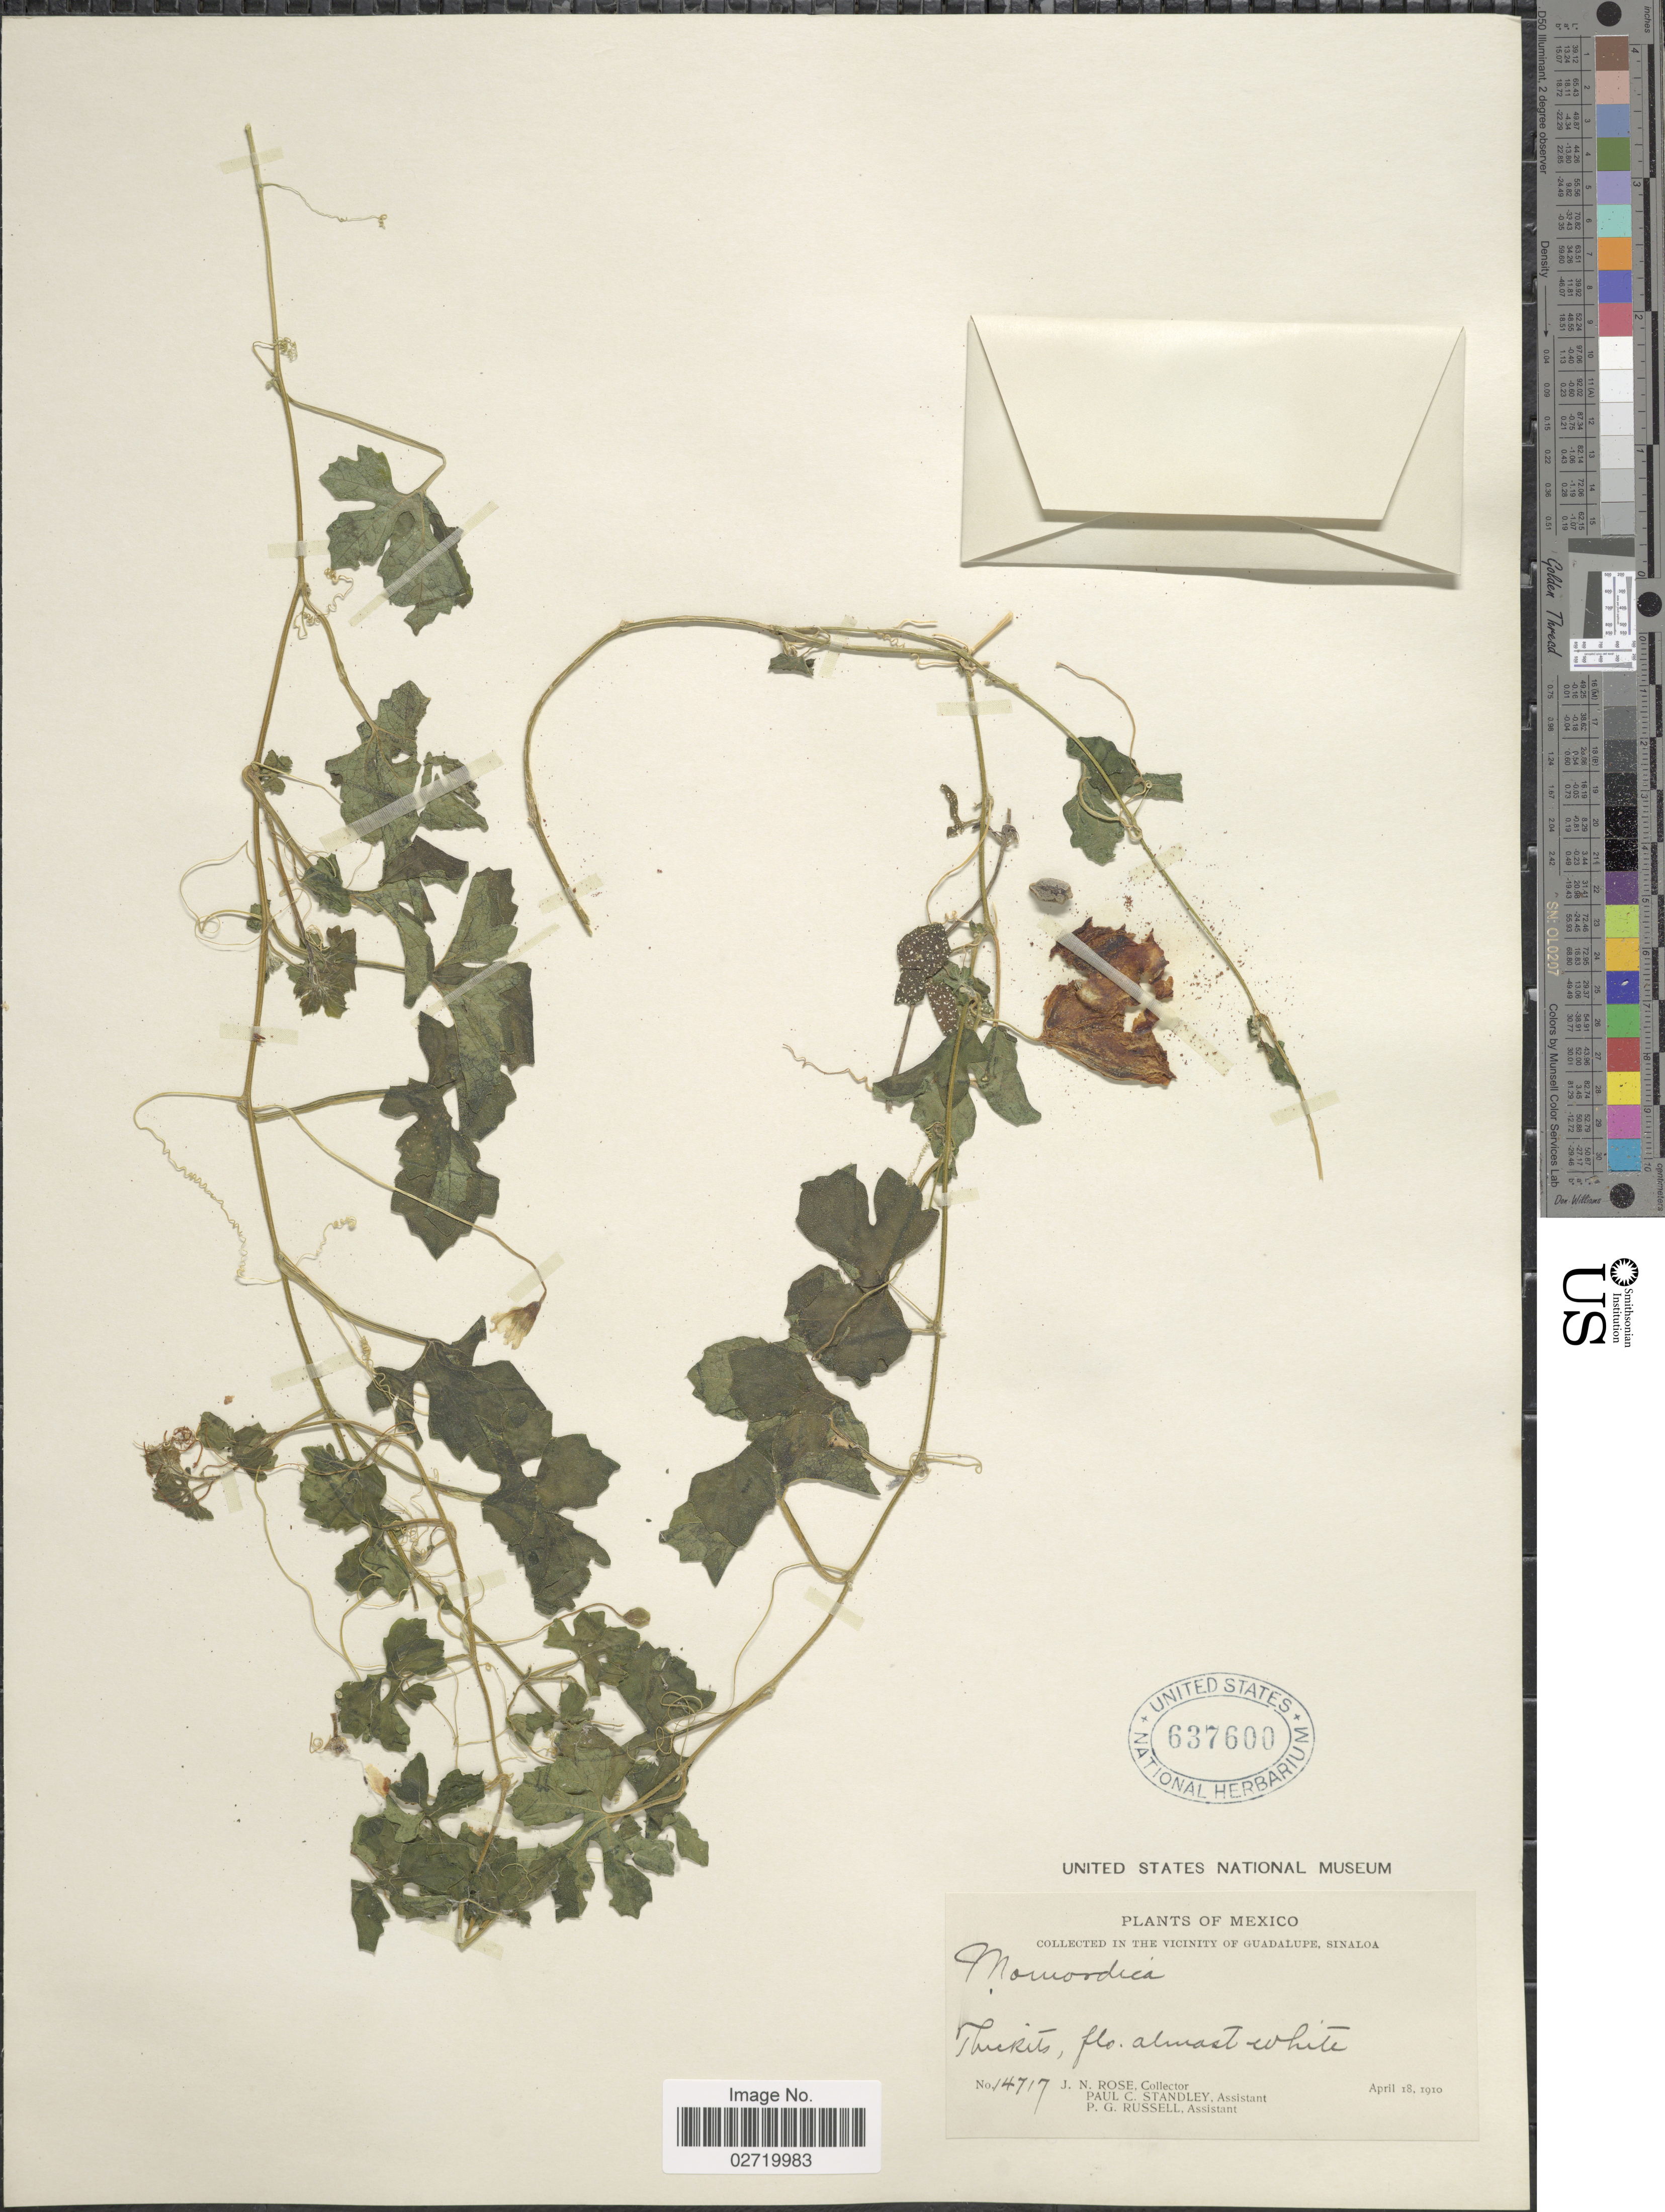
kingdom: Plantae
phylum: Tracheophyta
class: Magnoliopsida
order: Cucurbitales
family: Cucurbitaceae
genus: Momordica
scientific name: Momordica charantia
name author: L.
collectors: J. N. Rose, P. C. Standley & P. G. Russell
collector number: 14717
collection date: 1910-04-18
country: Mexico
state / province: Sinaloa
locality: In the vicinity of Guadalupe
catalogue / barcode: US 637600